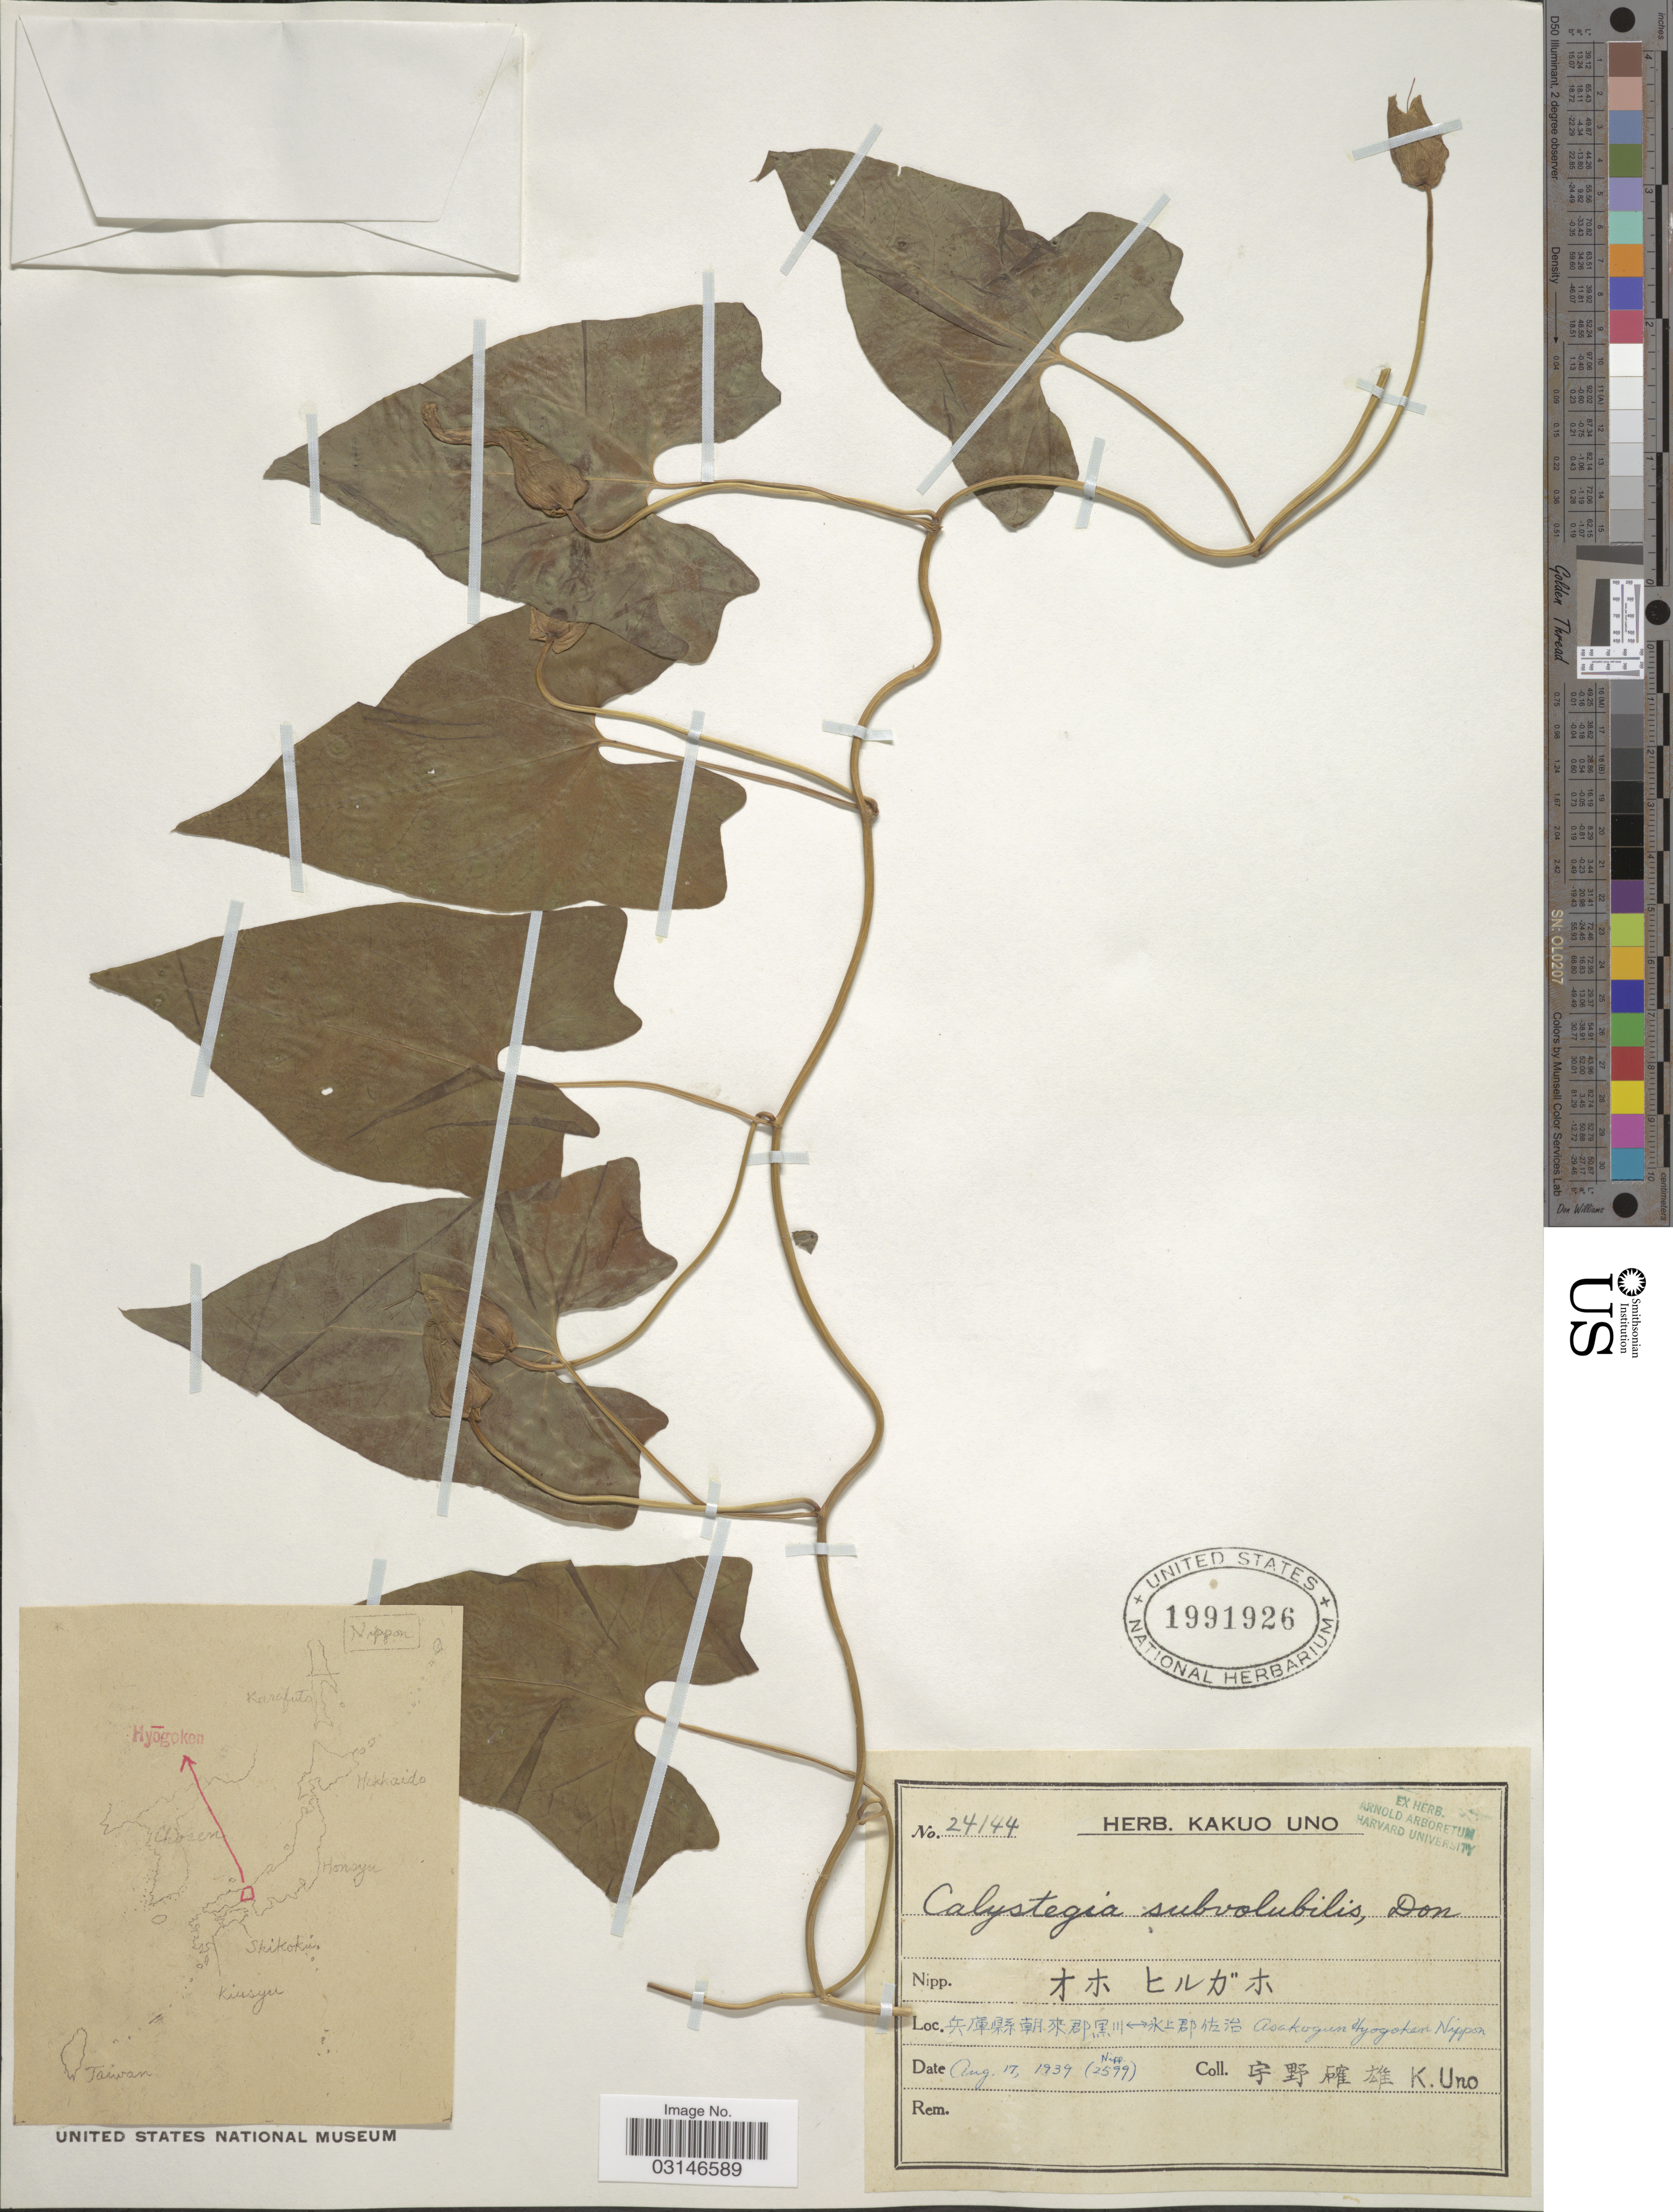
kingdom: Plantae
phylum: Tracheophyta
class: Magnoliopsida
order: Solanales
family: Convolvulaceae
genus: Calystegia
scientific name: Calystegia subvolubilis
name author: (Ledeb.) G. Don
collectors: K. Uno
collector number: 24144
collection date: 1939-08-17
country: Japan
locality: X Asakogun Hyogoken Nippon.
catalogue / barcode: US 1991926